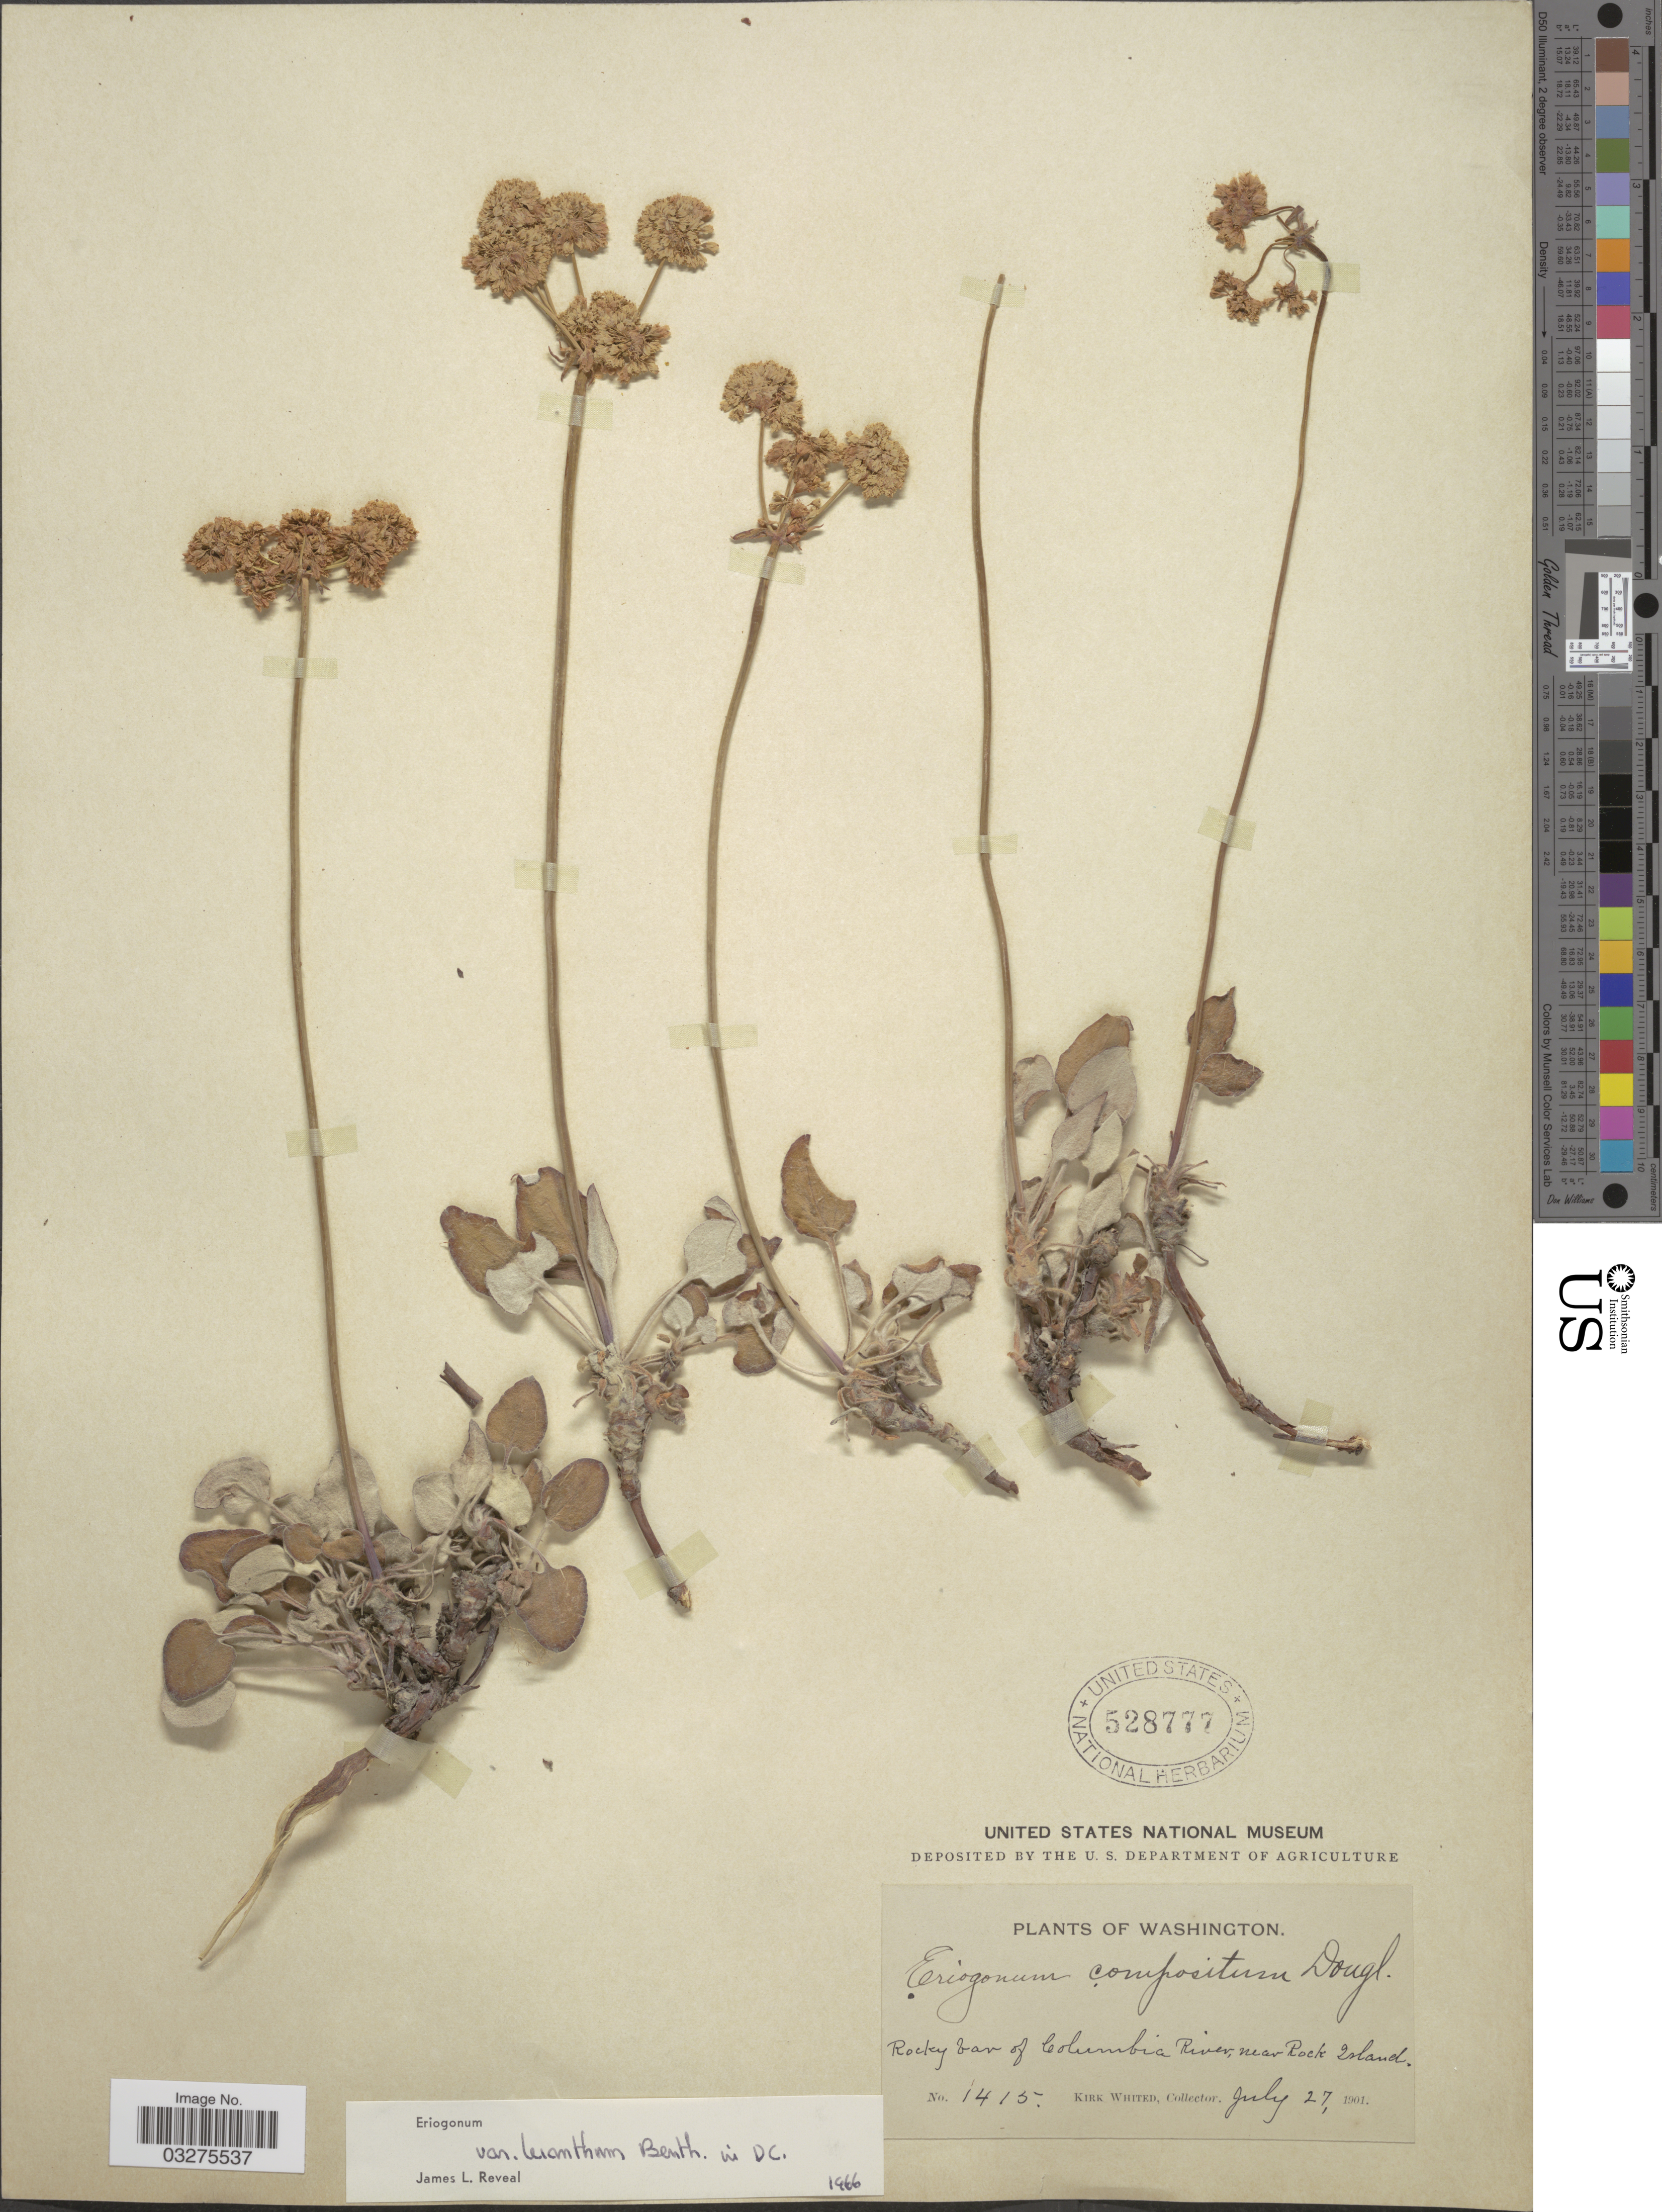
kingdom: Plantae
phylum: Tracheophyta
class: Magnoliopsida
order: Caryophyllales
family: Polygonaceae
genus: Eriogonum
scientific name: Eriogonum compositum var. leianthum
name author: Hook.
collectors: K. Whited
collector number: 1415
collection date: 1901-07-27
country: United States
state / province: Washington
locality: Rocky bar of Columbia River, near Rock Island.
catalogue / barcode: US 528777